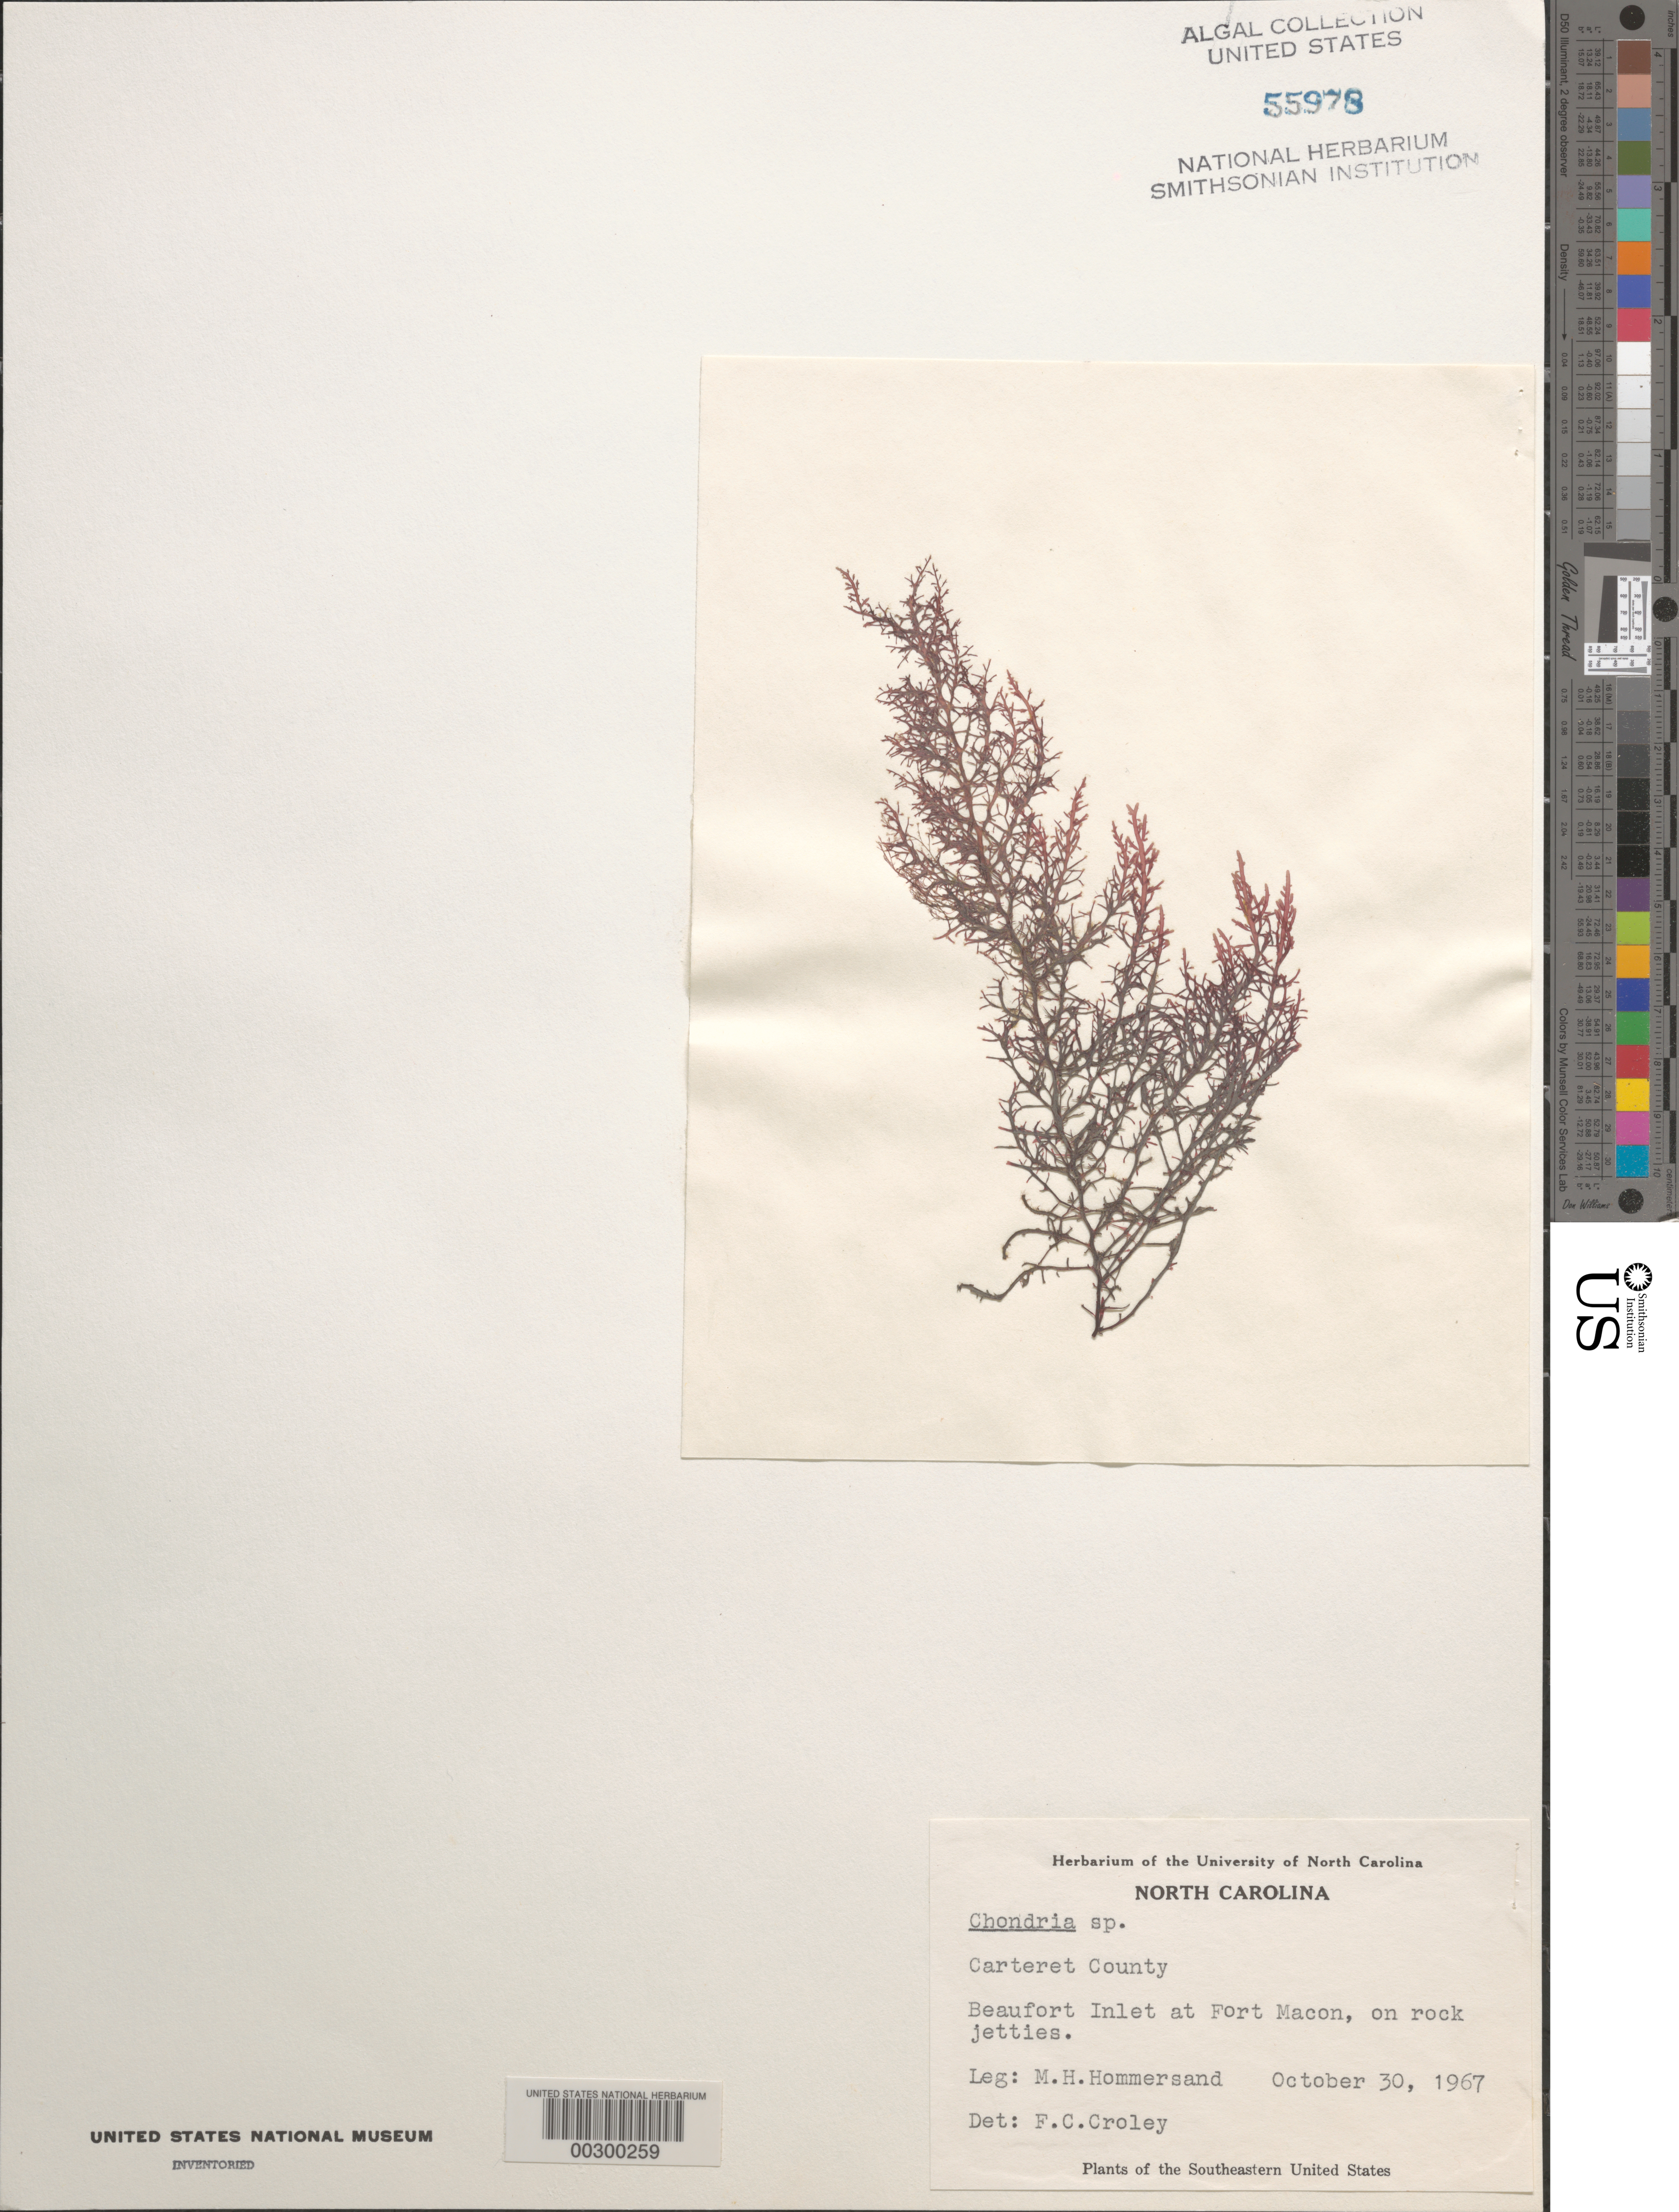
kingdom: Plantae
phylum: Rhodophyta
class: Florideophyceae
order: Ceramiales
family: Rhodomelaceae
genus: Chondria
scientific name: Chondria sp.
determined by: Croley, F. C.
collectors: M. H. Hommersand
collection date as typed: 30 Oct 1967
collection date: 1967-10-30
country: United States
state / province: North Carolina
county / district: Carteret County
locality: Beaufort Inlet, Fort Macon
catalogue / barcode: US 55978